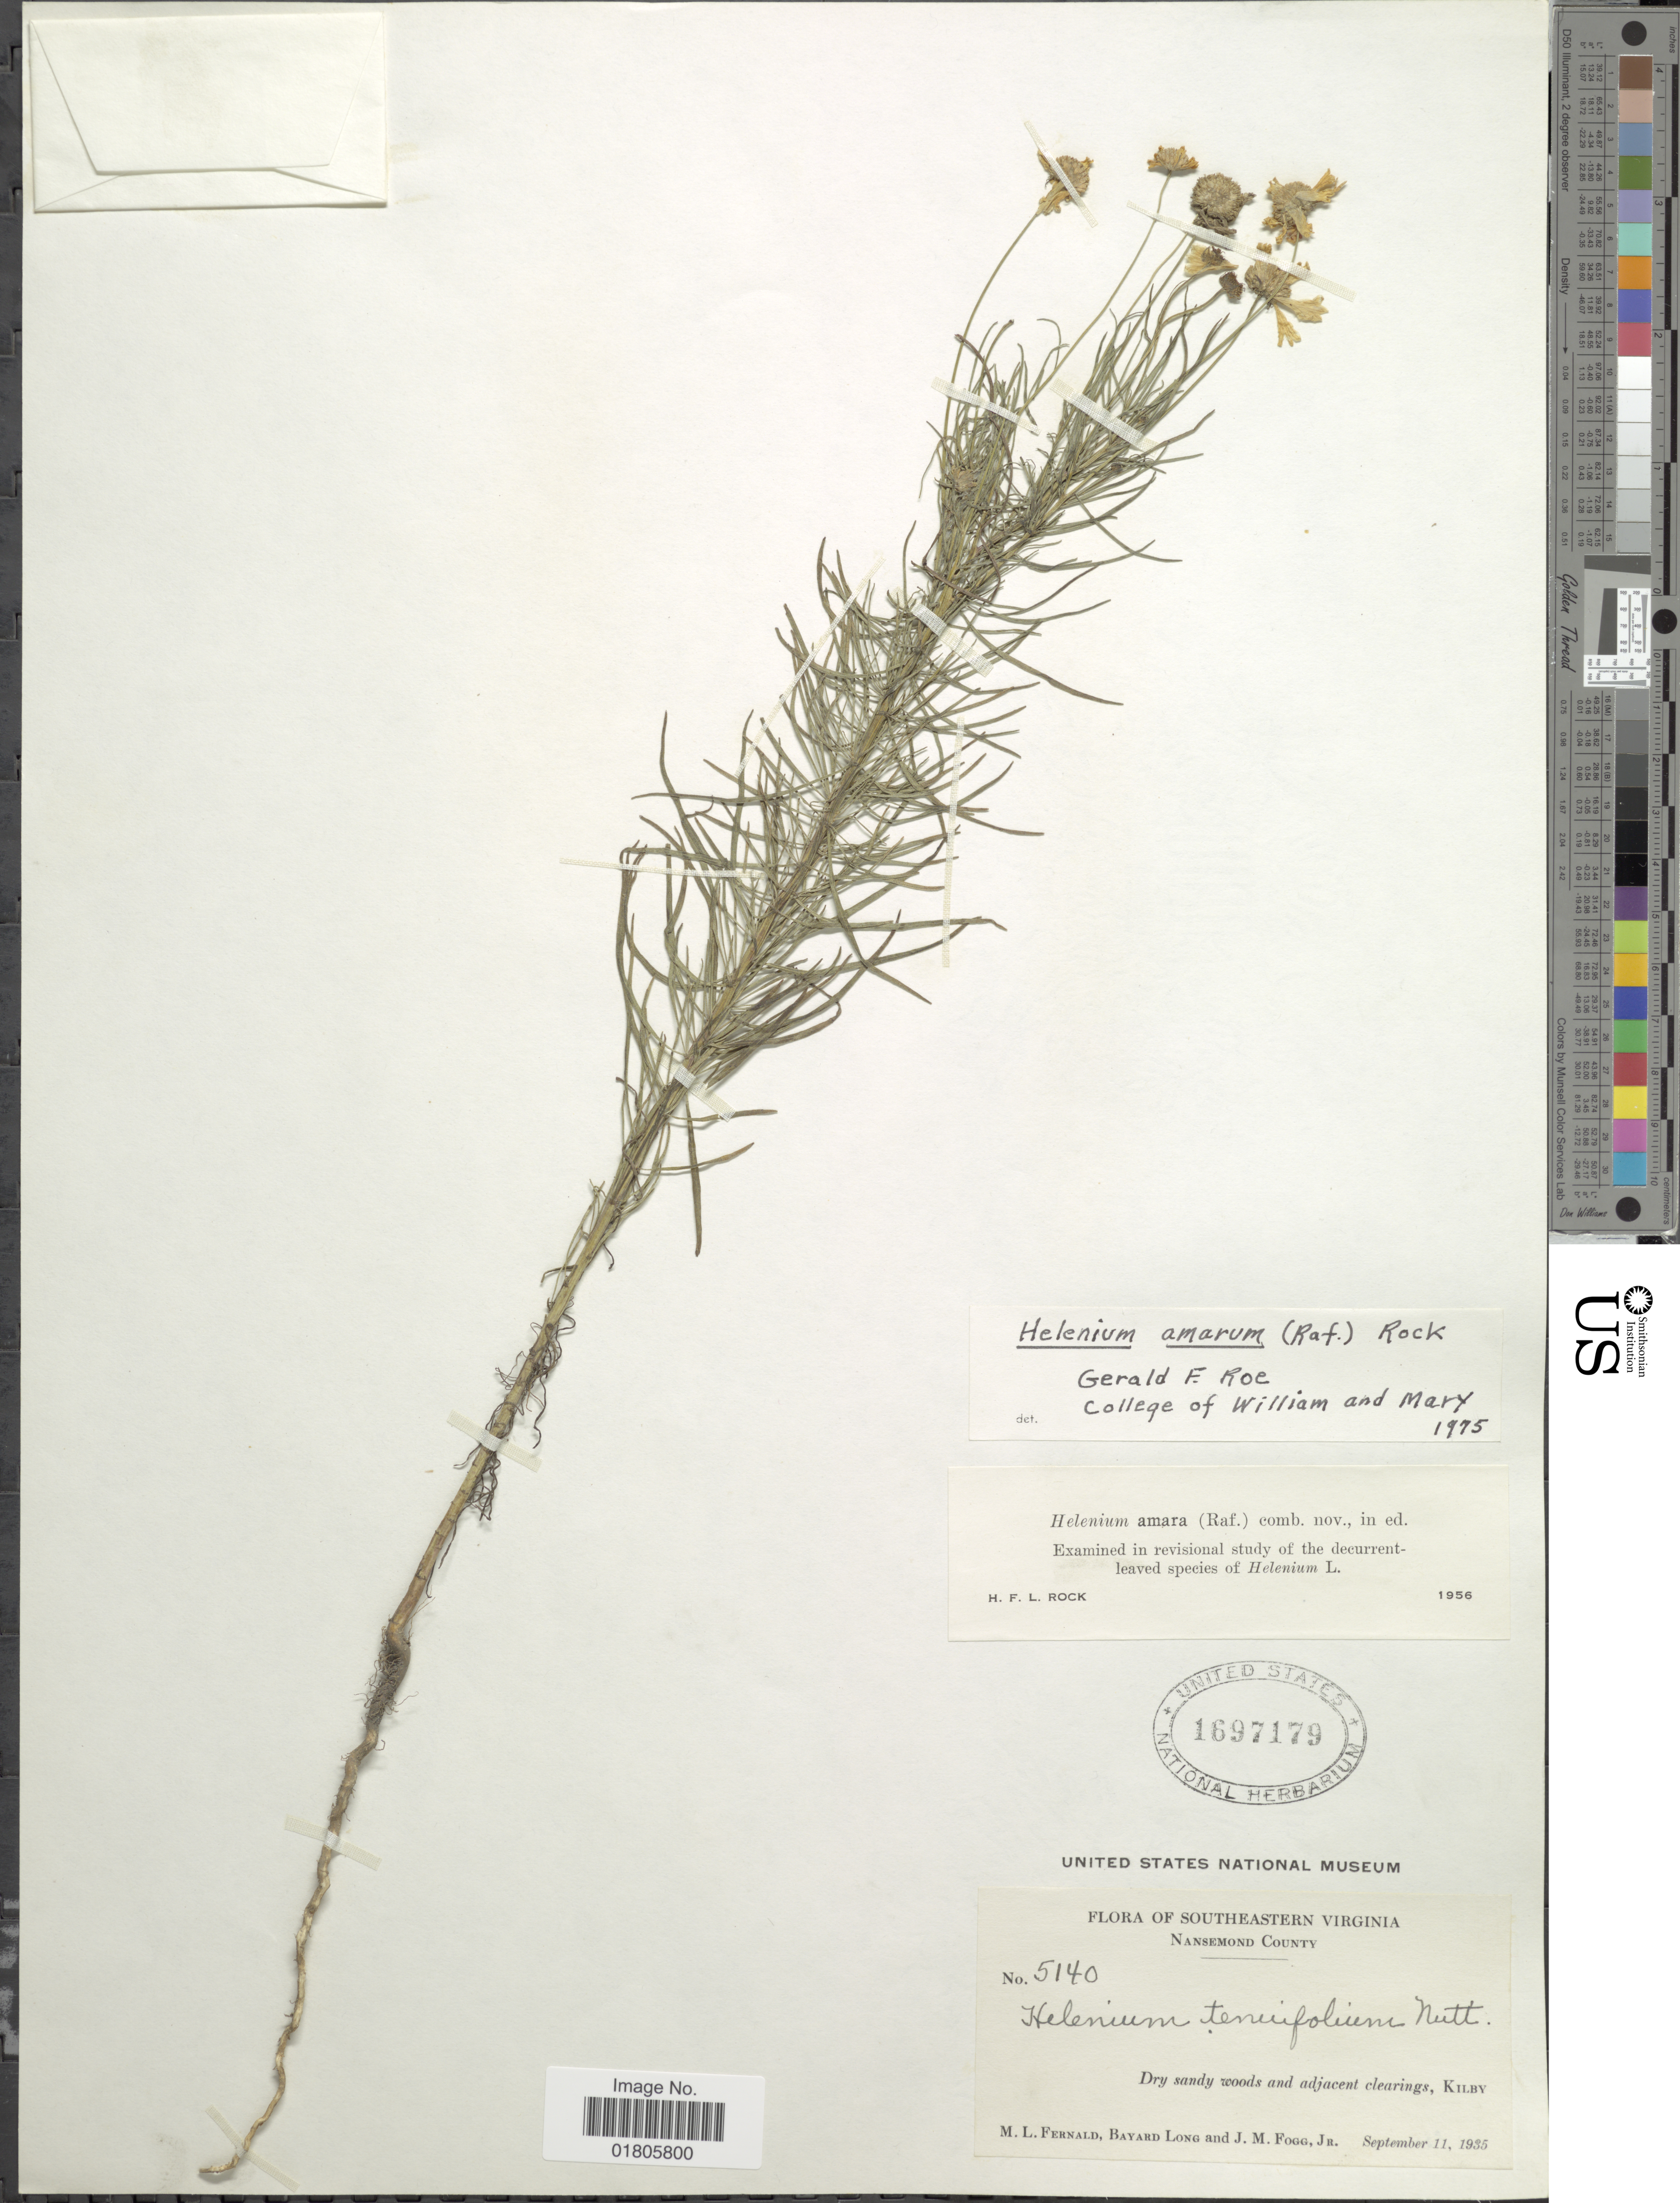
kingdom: Plantae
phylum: Tracheophyta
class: Magnoliopsida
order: Asterales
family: Asteraceae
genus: Helenium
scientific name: Helenium amarum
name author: (Raf.) H. Rock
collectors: M. L. Fernald, B. Long & J. Fogg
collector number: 5140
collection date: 1935-09-11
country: United States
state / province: Virginia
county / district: City of Suffolk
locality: Southeastern Virginia, Kilby. Nasemond County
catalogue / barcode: US 1697179